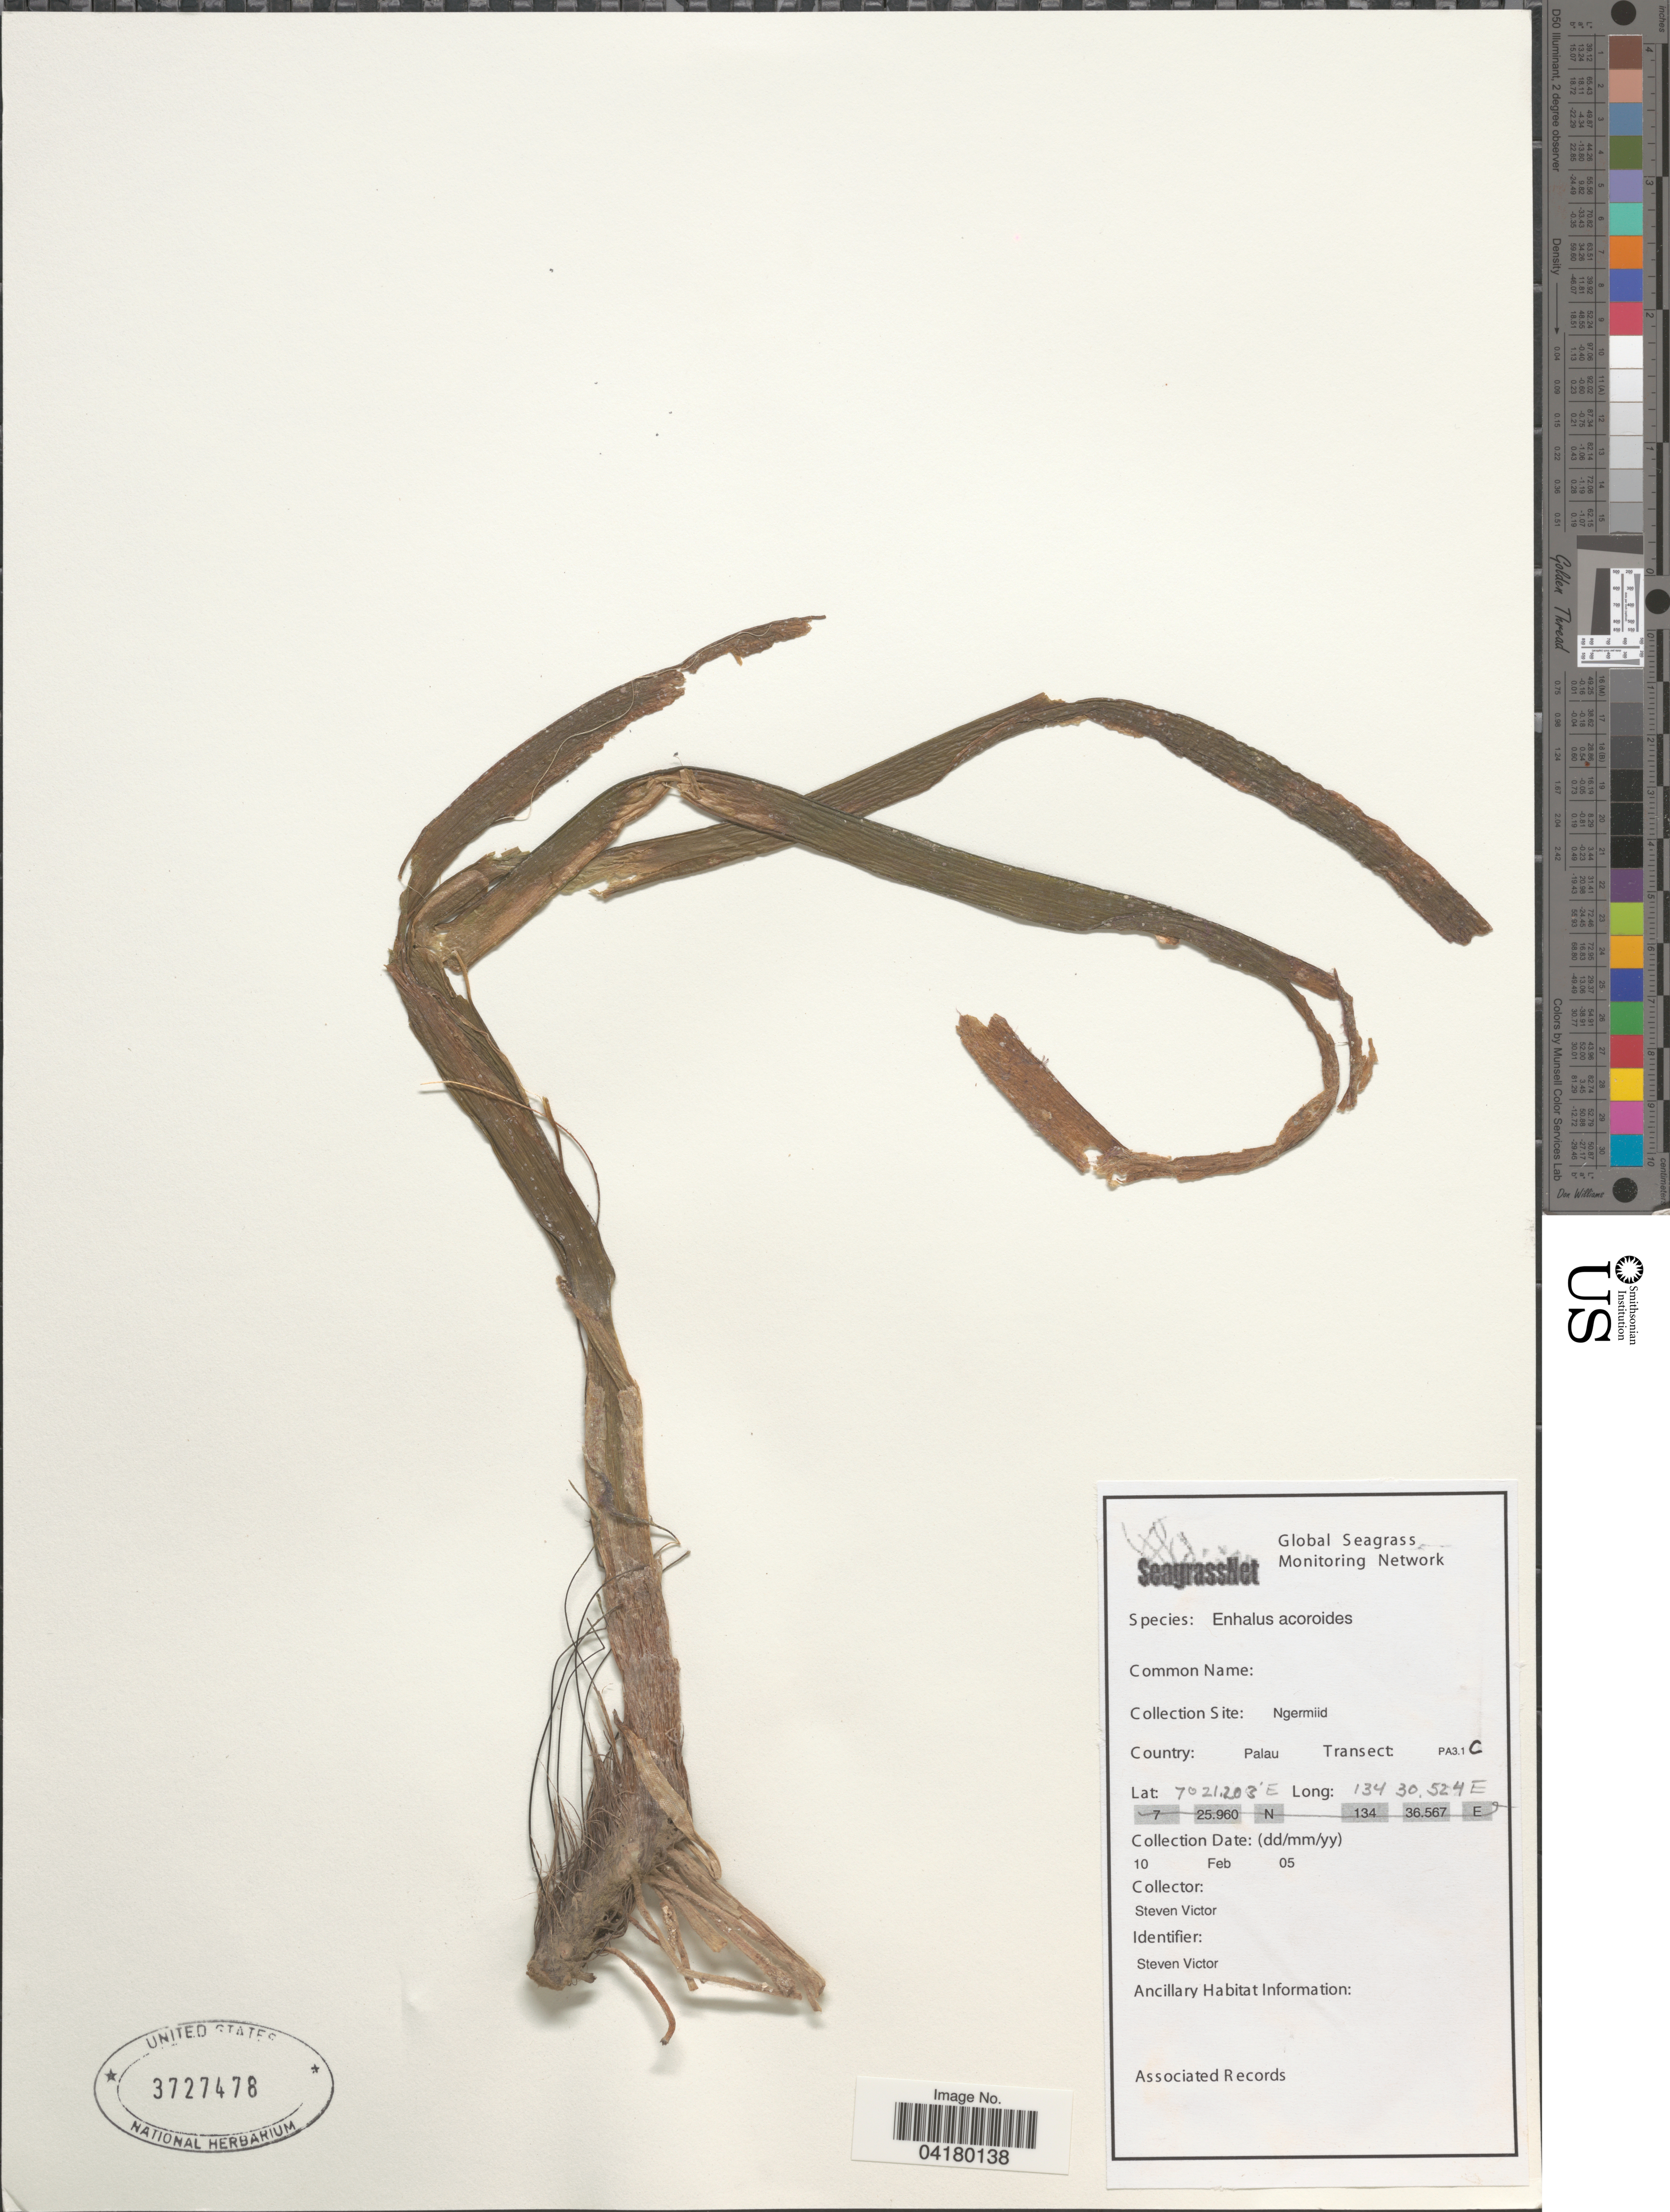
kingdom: Plantae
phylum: Tracheophyta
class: Liliopsida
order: Alismatales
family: Hydrocharitaceae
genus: Enhalus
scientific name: Enhalus acoroides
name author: (L. f.) Royle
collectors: S. Victor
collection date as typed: Transcribed d/m/y: 10/2/5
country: Palau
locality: Collection Site: Ngermiid. Country: Palau. Transect: PA3.1C.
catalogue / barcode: US 3727478